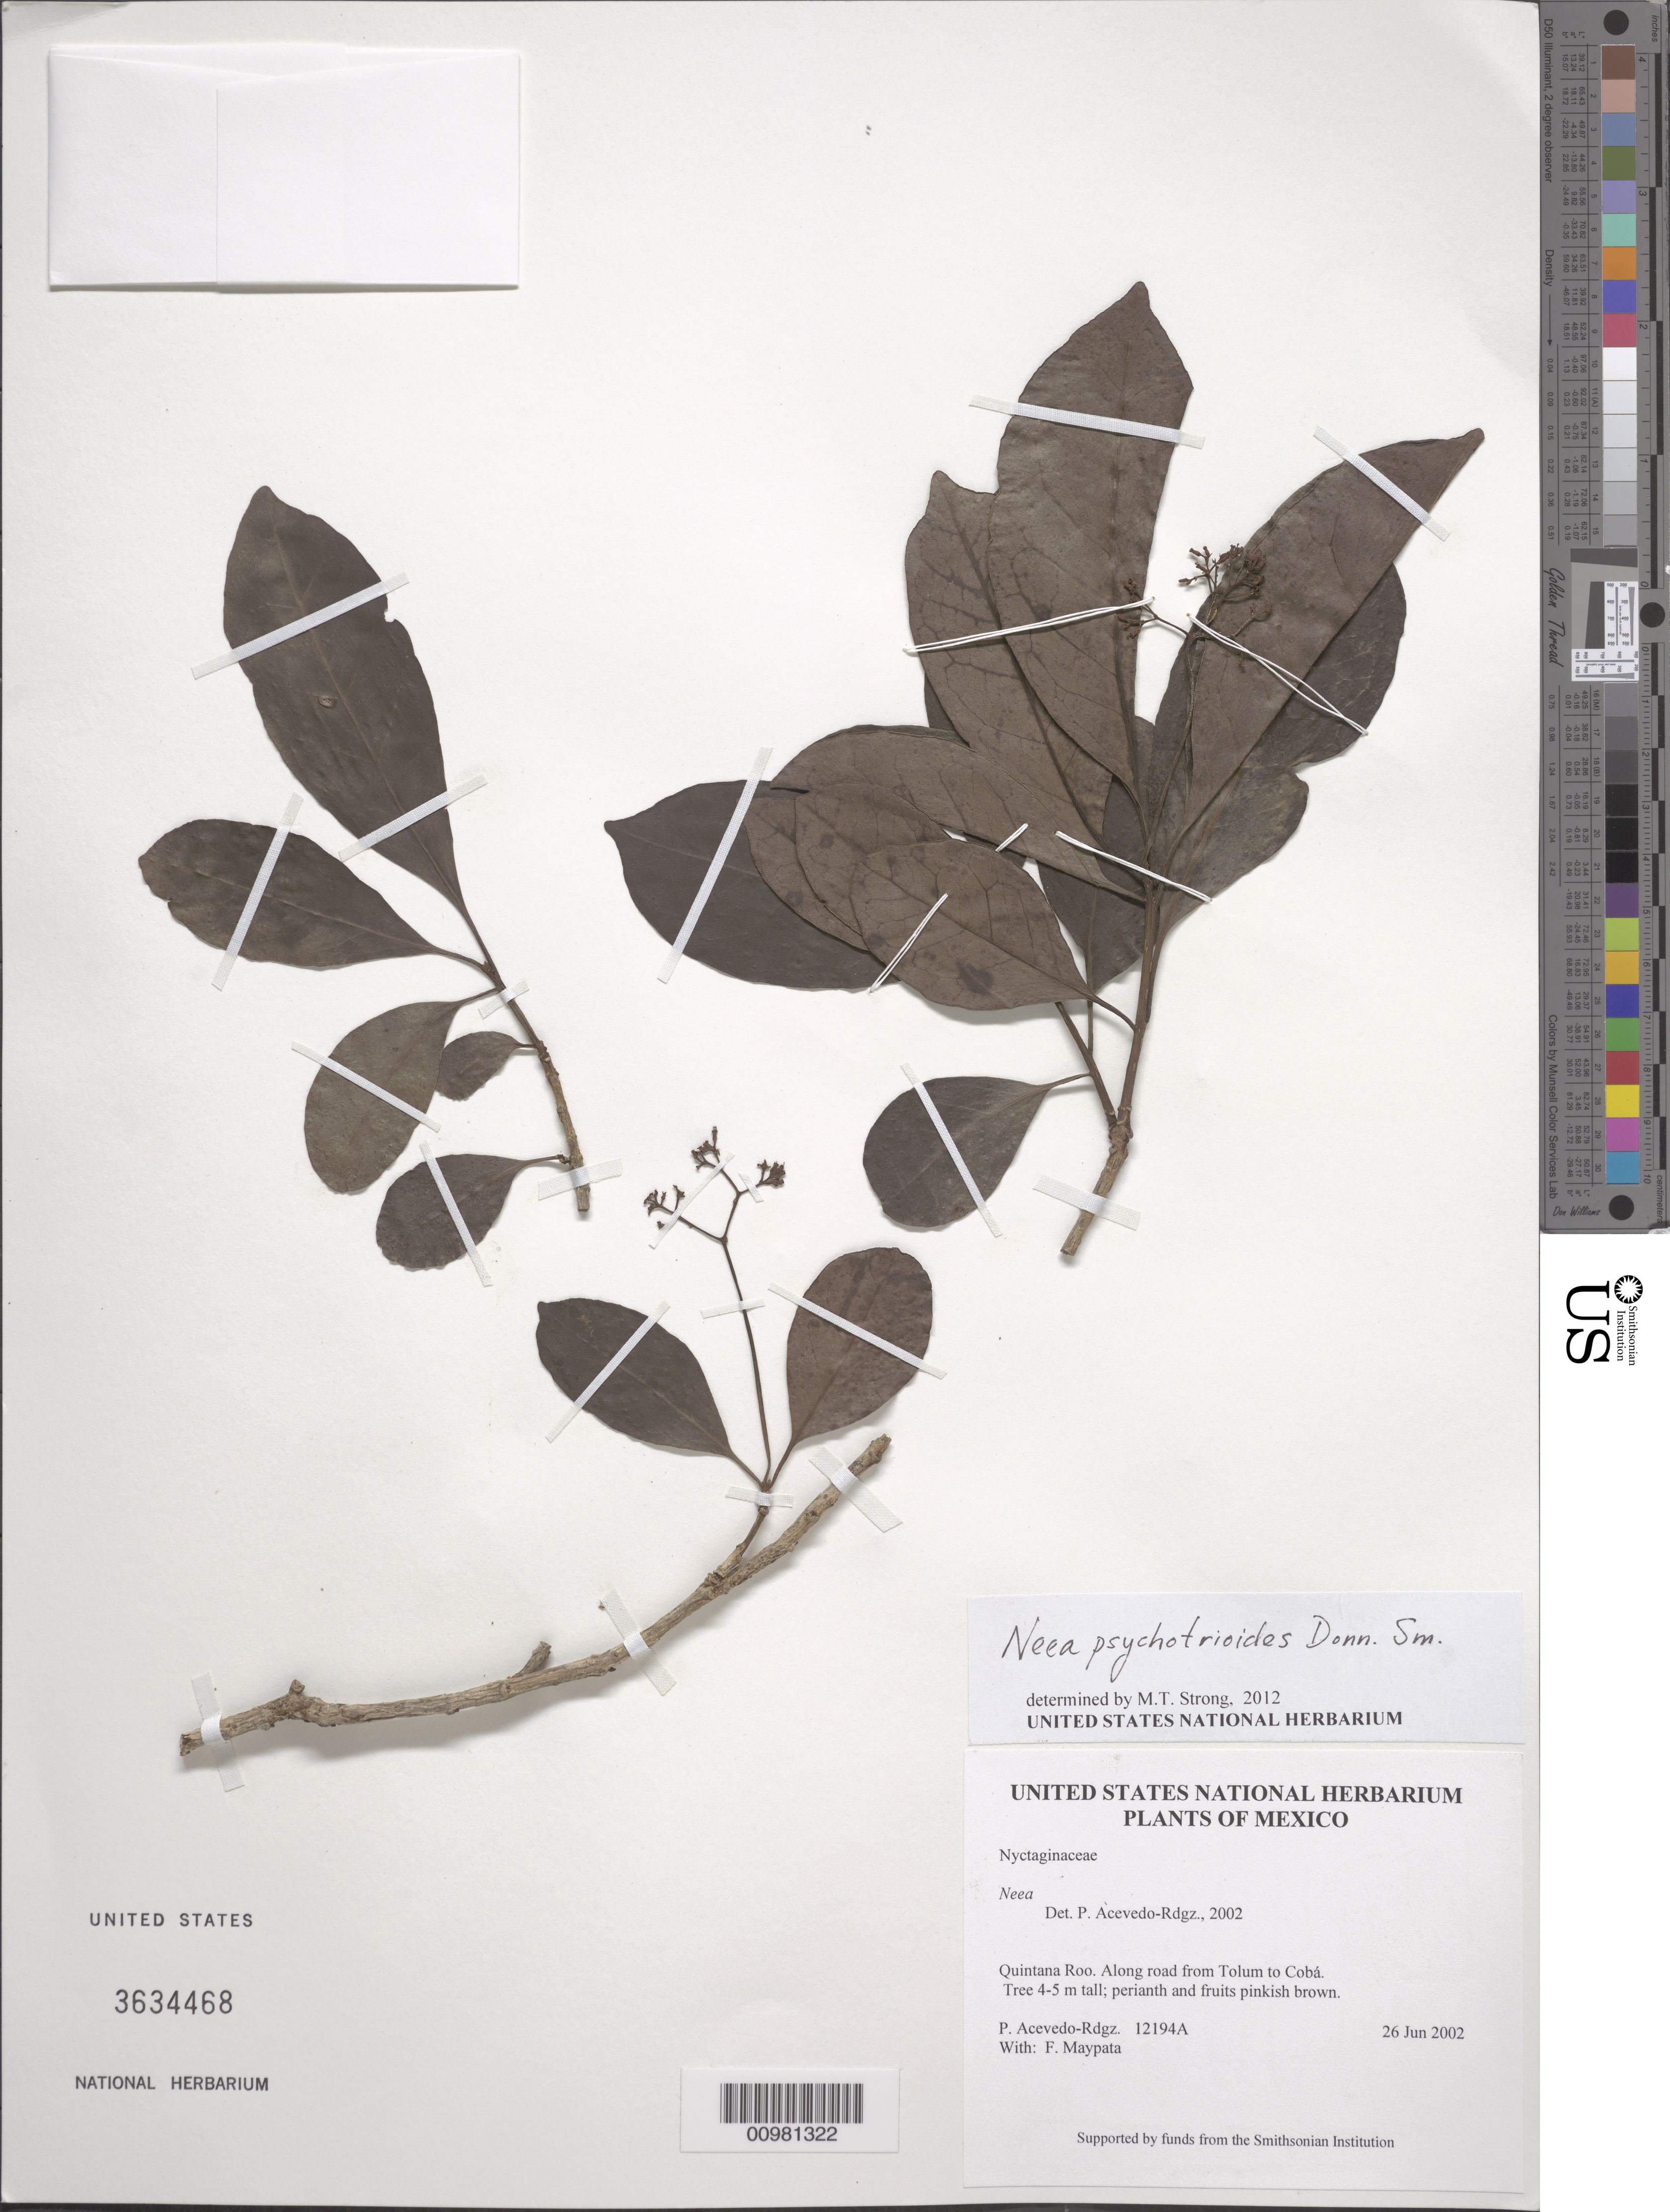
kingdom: Plantae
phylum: Tracheophyta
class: Magnoliopsida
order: Caryophyllales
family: Nyctaginaceae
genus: Neea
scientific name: Neea psychotrioides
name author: Donn. Sm.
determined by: Strong, M. T., (US), Smithsonian Institution - National Museum of Natural History (UNITED STATES)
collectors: P. Acevedo-Rodr. & F. Maypata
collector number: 12194a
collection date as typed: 26 Jun 2002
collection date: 2002-06-26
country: Mexico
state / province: Quintana Roo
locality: Quintana Roo. Along road from Tolum to Cobá.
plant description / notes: NY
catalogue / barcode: US 3634468